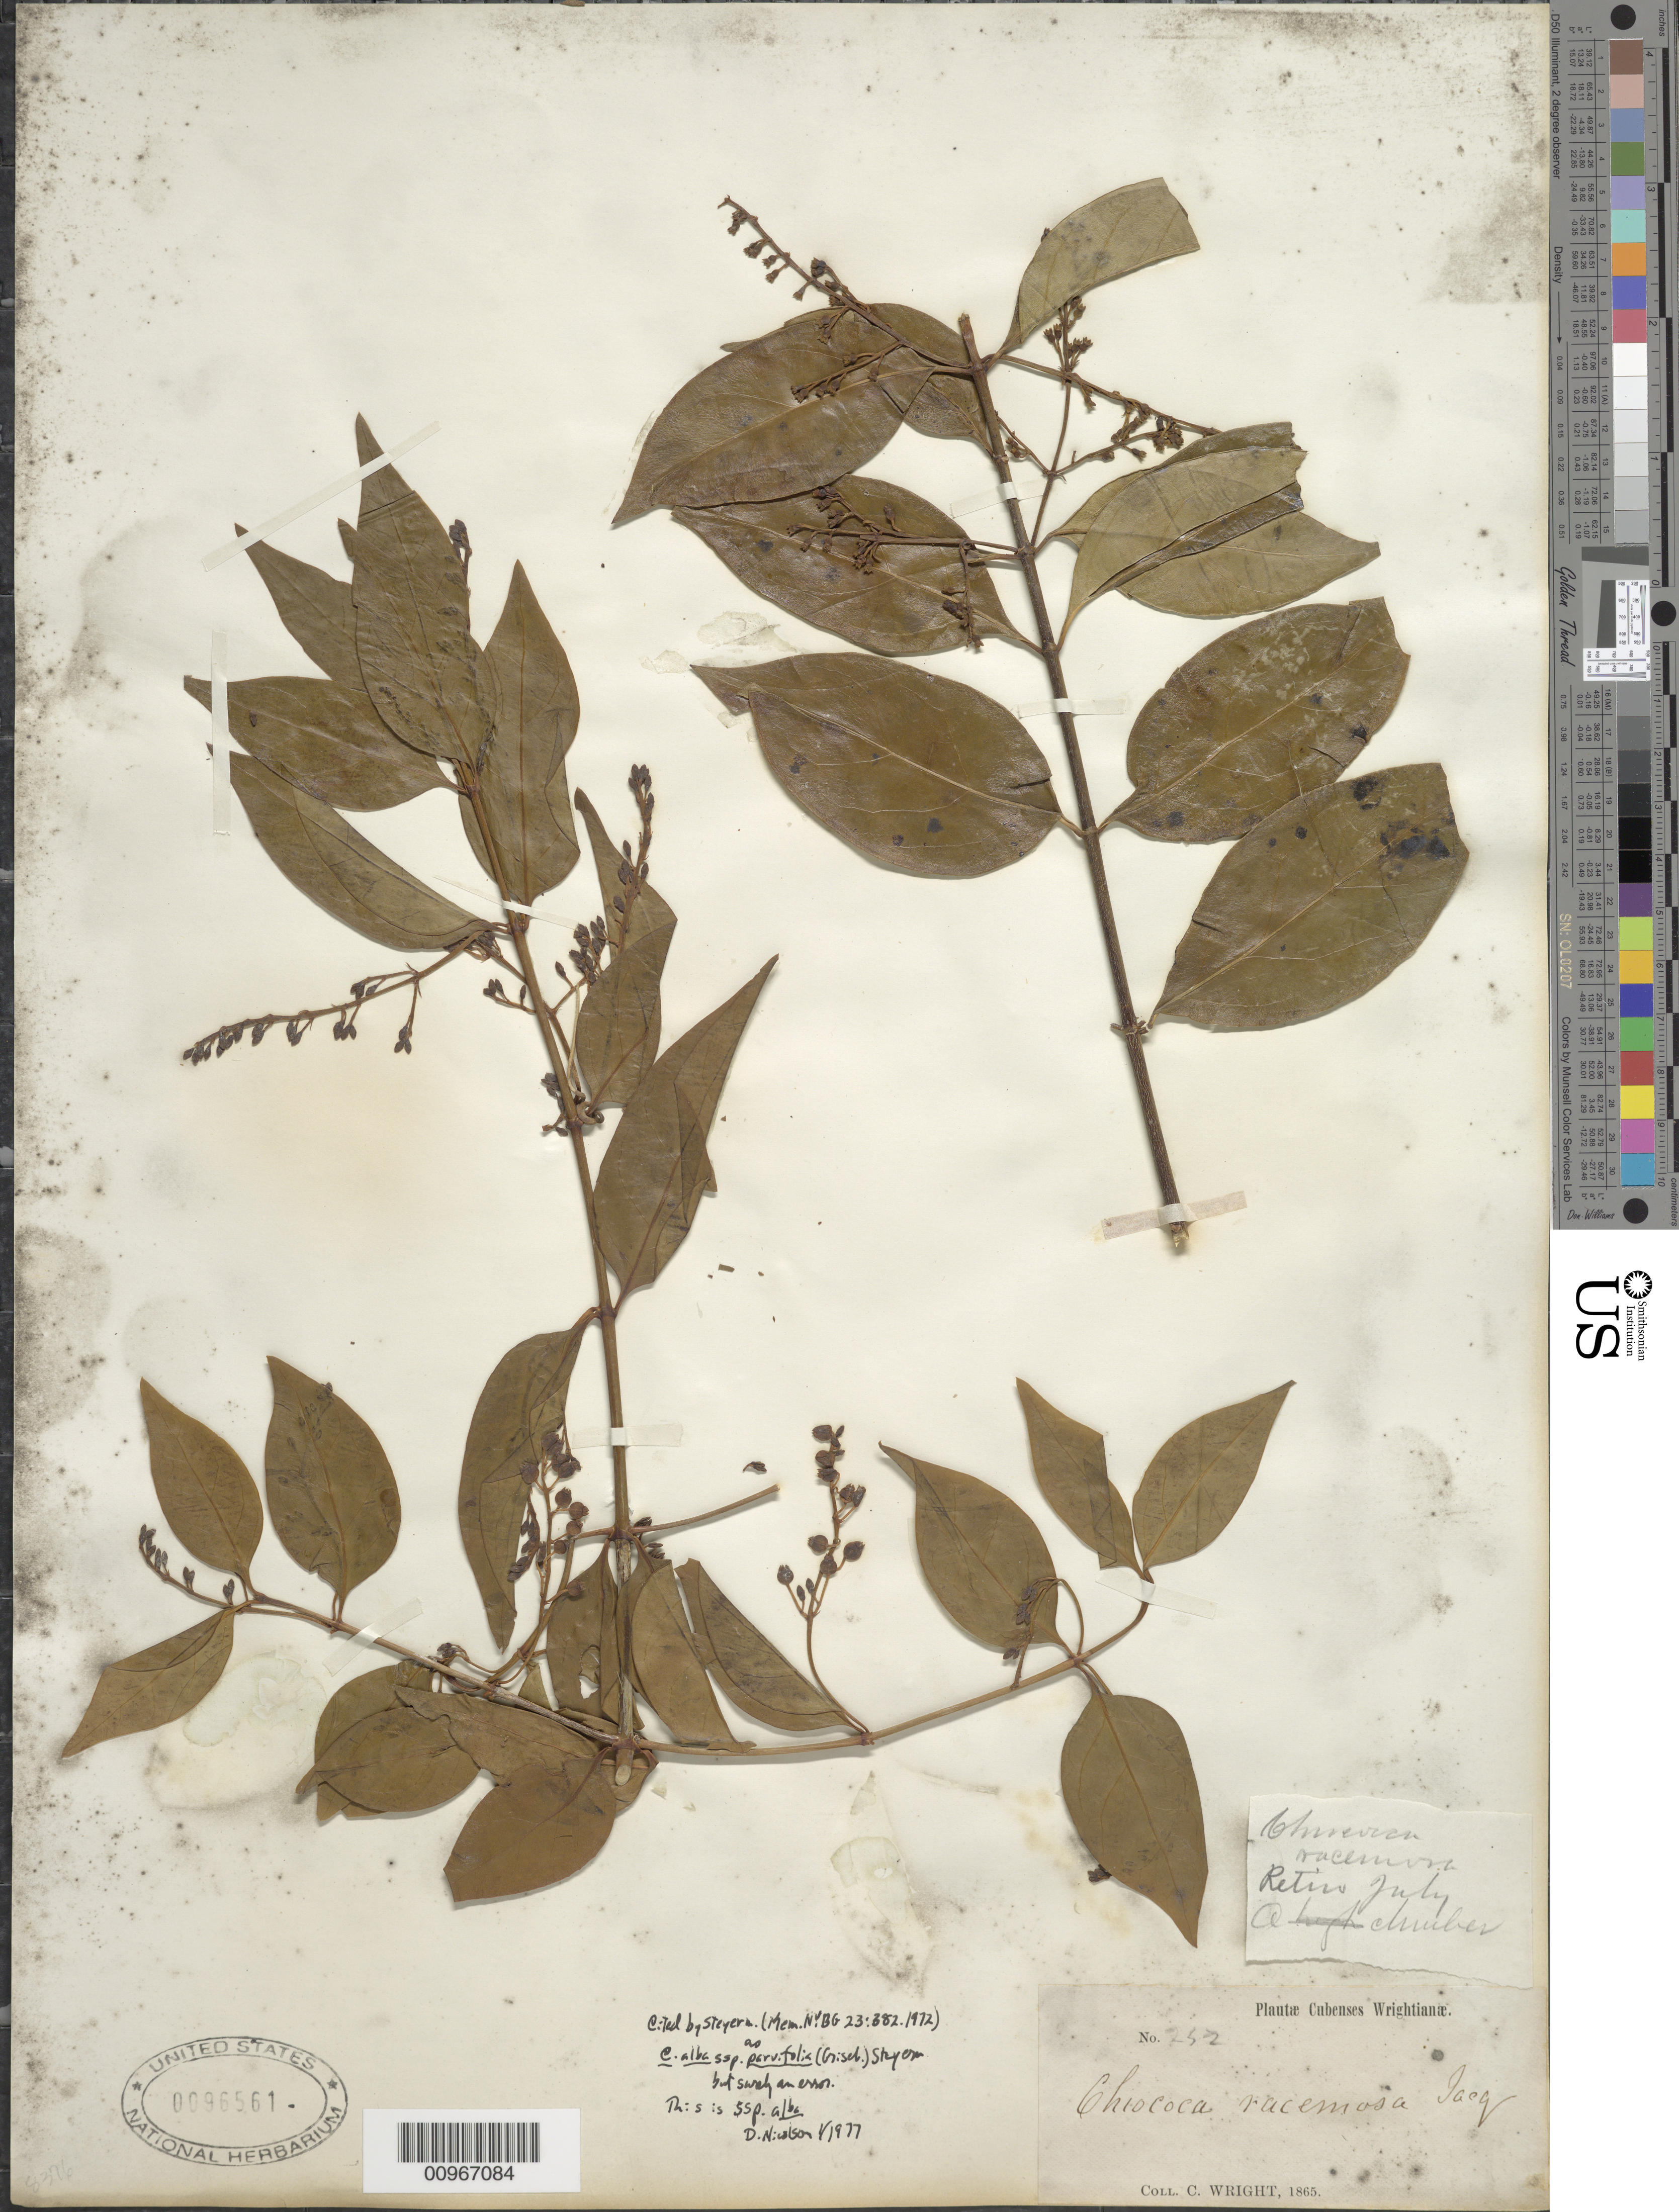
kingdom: Plantae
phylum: Tracheophyta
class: Magnoliopsida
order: Gentianales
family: Rubiaceae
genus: Chiococca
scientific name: Chiococca alba subsp. alba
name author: (L.) Hitchc.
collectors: C. Wright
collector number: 252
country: Cuba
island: Greater Antilles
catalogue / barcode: US 96561